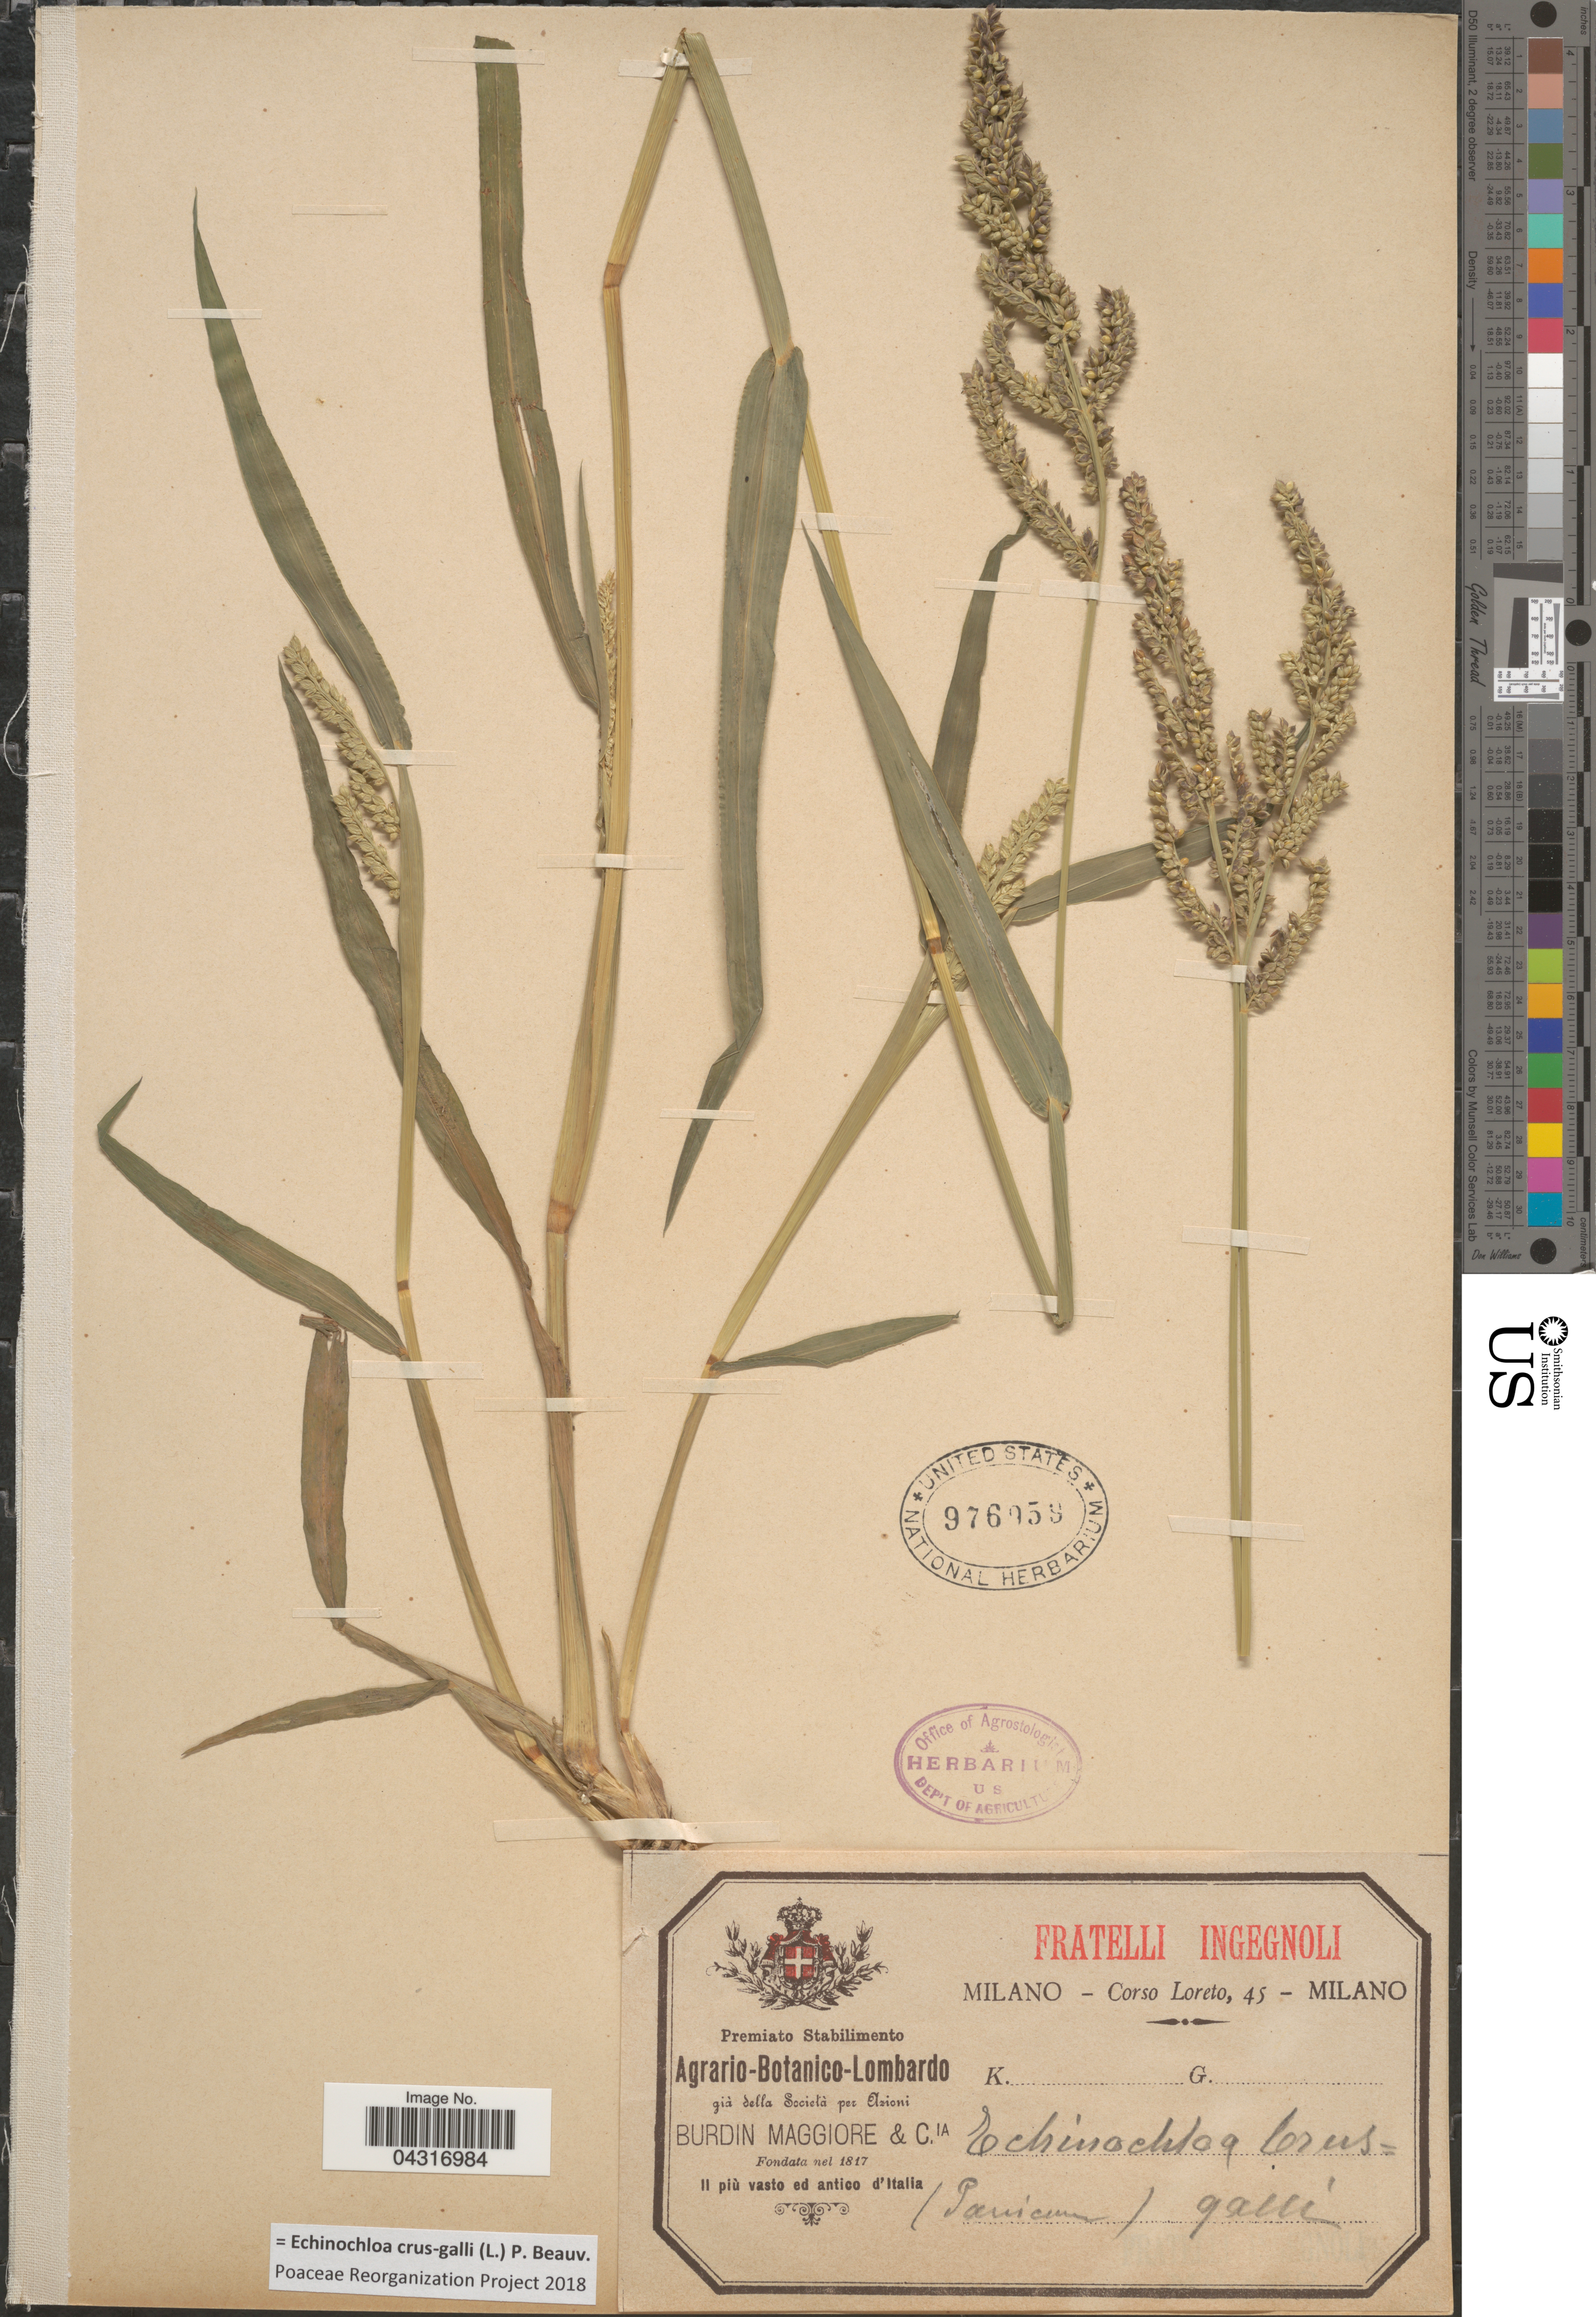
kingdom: Plantae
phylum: Tracheophyta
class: Liliopsida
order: Poales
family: Poaceae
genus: Echinochloa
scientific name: Echinochloa crus-galli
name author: (L.) P. Beauv.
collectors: Loreto, C.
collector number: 45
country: Italy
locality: Il più vasto ed antico d'Italia.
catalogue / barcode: US 976959